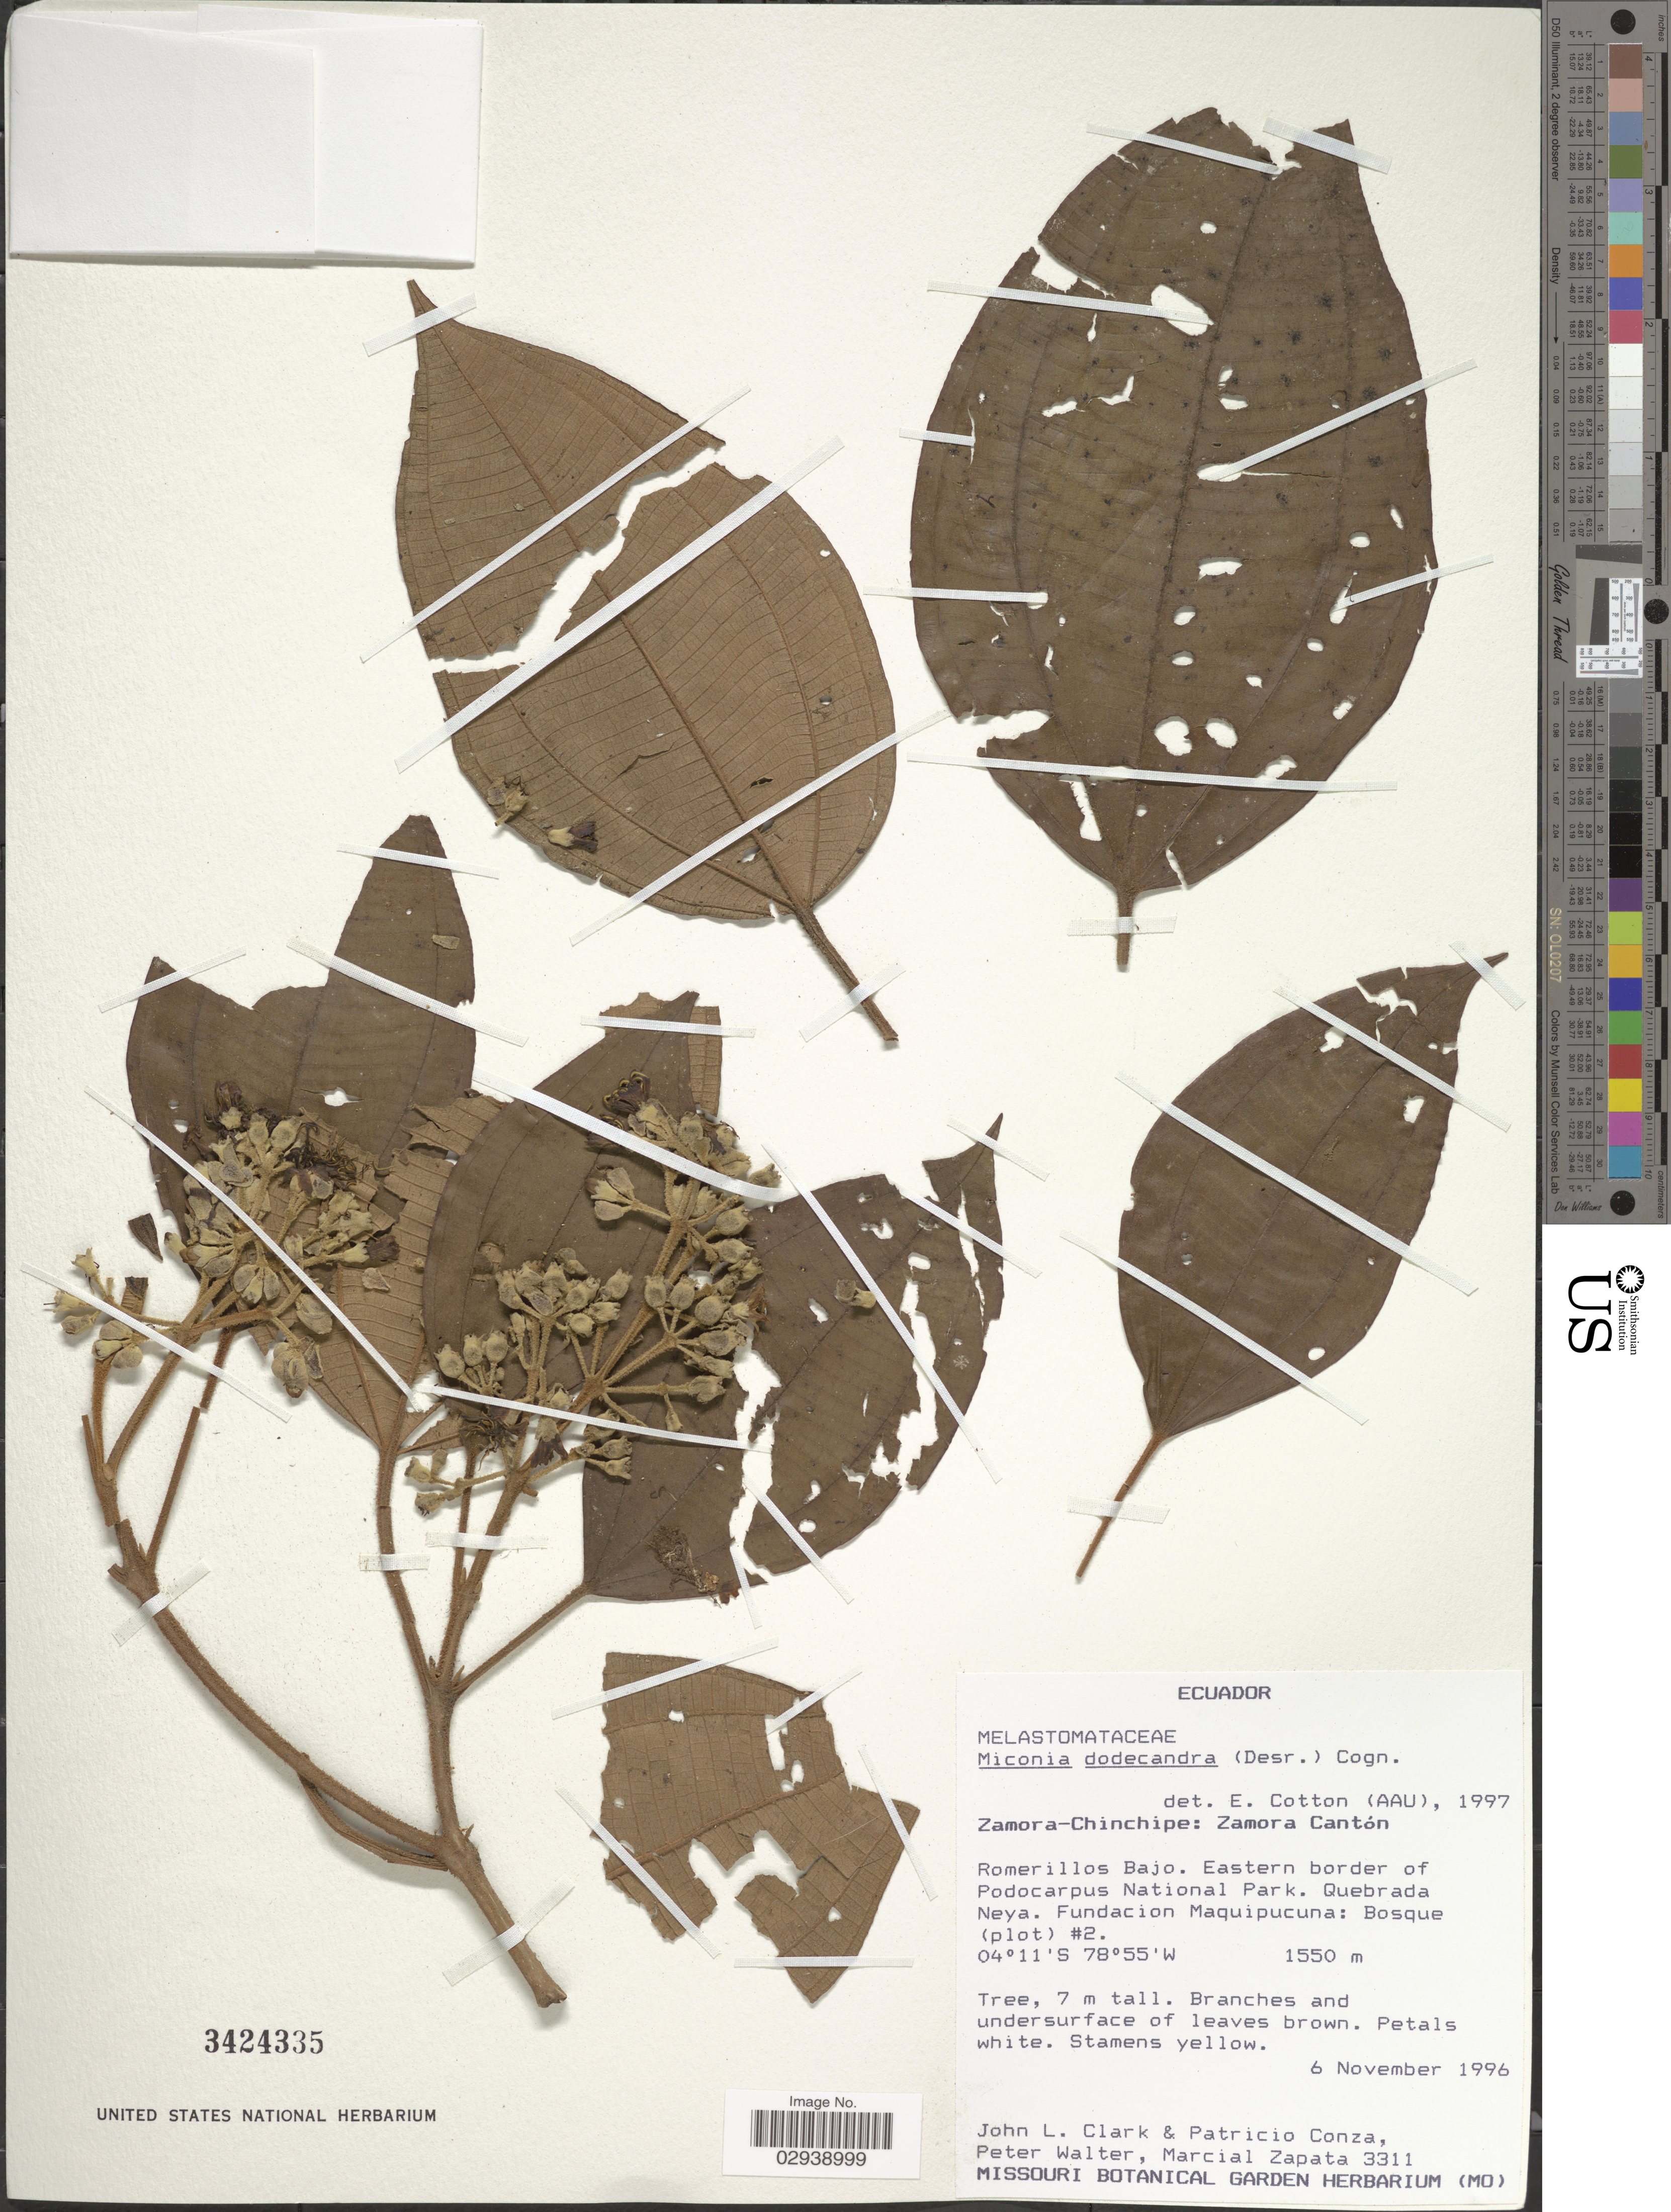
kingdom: Plantae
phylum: Tracheophyta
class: Magnoliopsida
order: Myrtales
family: Melastomataceae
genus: Miconia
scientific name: Miconia dodecandra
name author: Cogn.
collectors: J. L. Clark, P. Conza, P. Walter & M. Zapata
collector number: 3311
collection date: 1996-11-06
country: Ecuador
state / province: Zamora-Chinchipe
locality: Zamora Cantón. Romerillos Bajo. Eastern border of Podocarpus National Park. Quebrada Neya. Fundacion Maquipucuna: Bosque (plot) #2.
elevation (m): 1550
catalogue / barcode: US 3424335